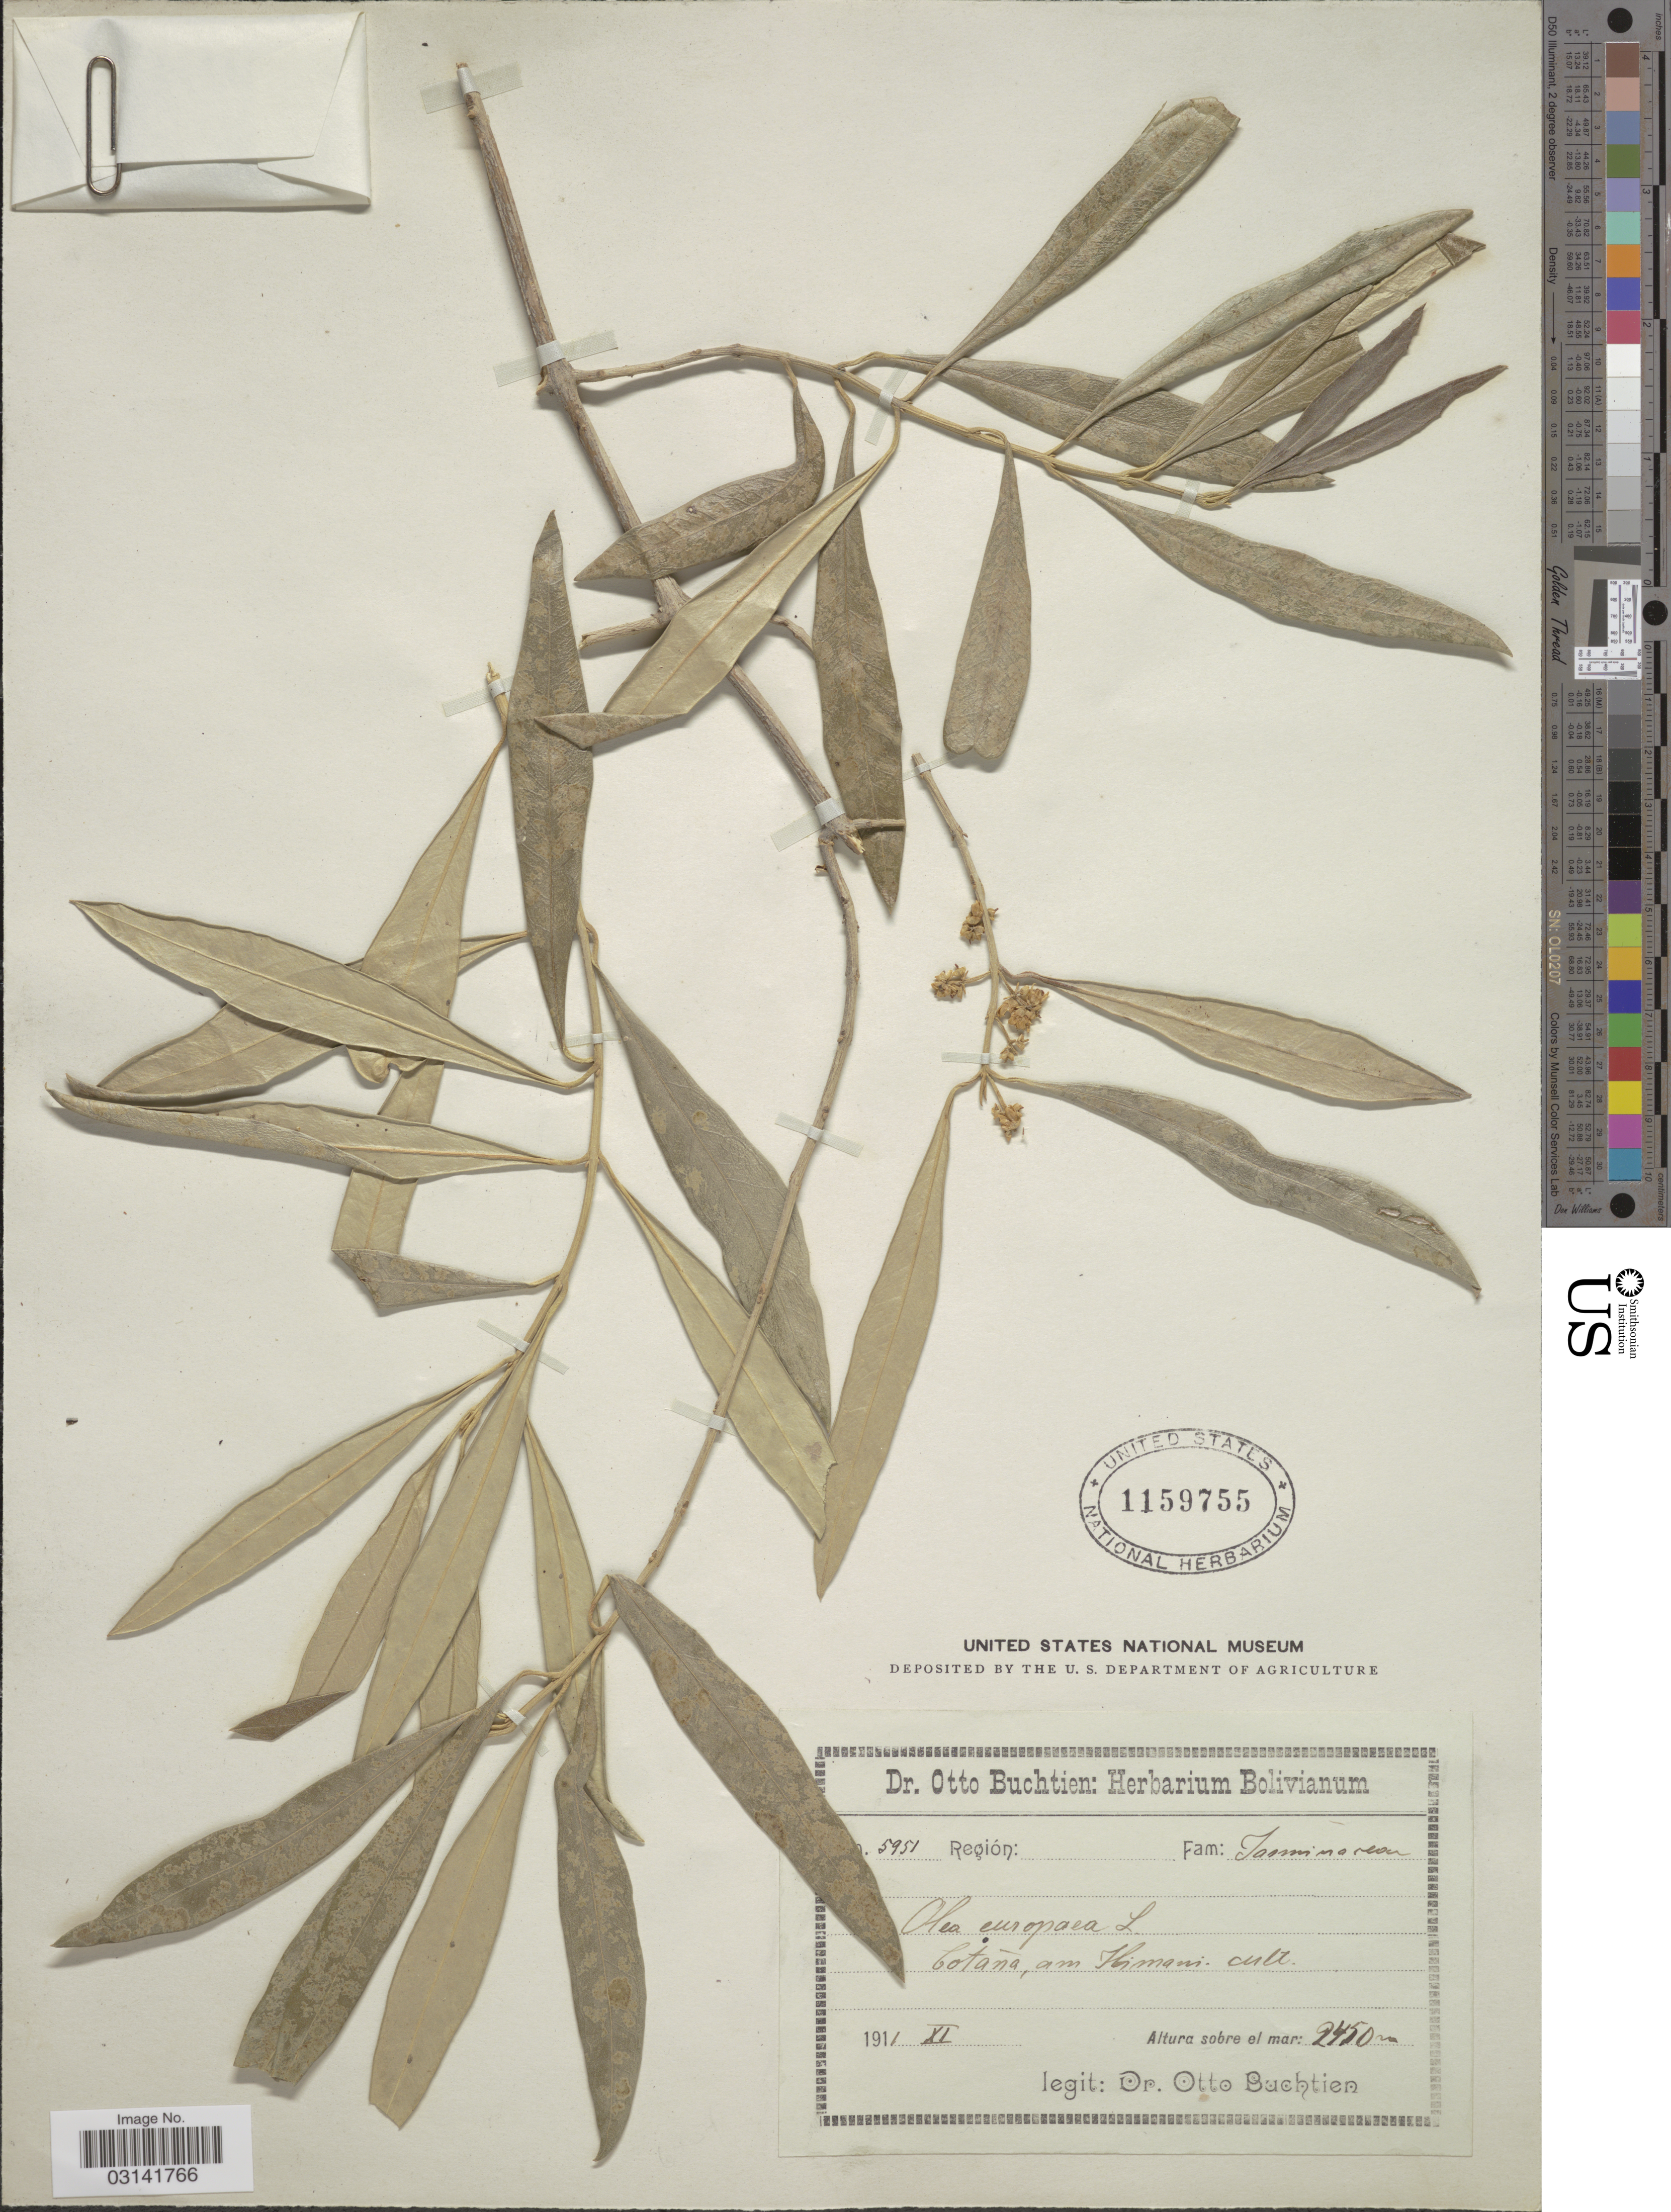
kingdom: Plantae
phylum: Tracheophyta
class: Magnoliopsida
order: Lamiales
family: Oleaceae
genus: Olea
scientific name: Olea europaea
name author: L.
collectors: O. Buchtien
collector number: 5951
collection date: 1911-11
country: Bolivia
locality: Cotaña, am Ilimani.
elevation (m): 2450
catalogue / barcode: US 1159755